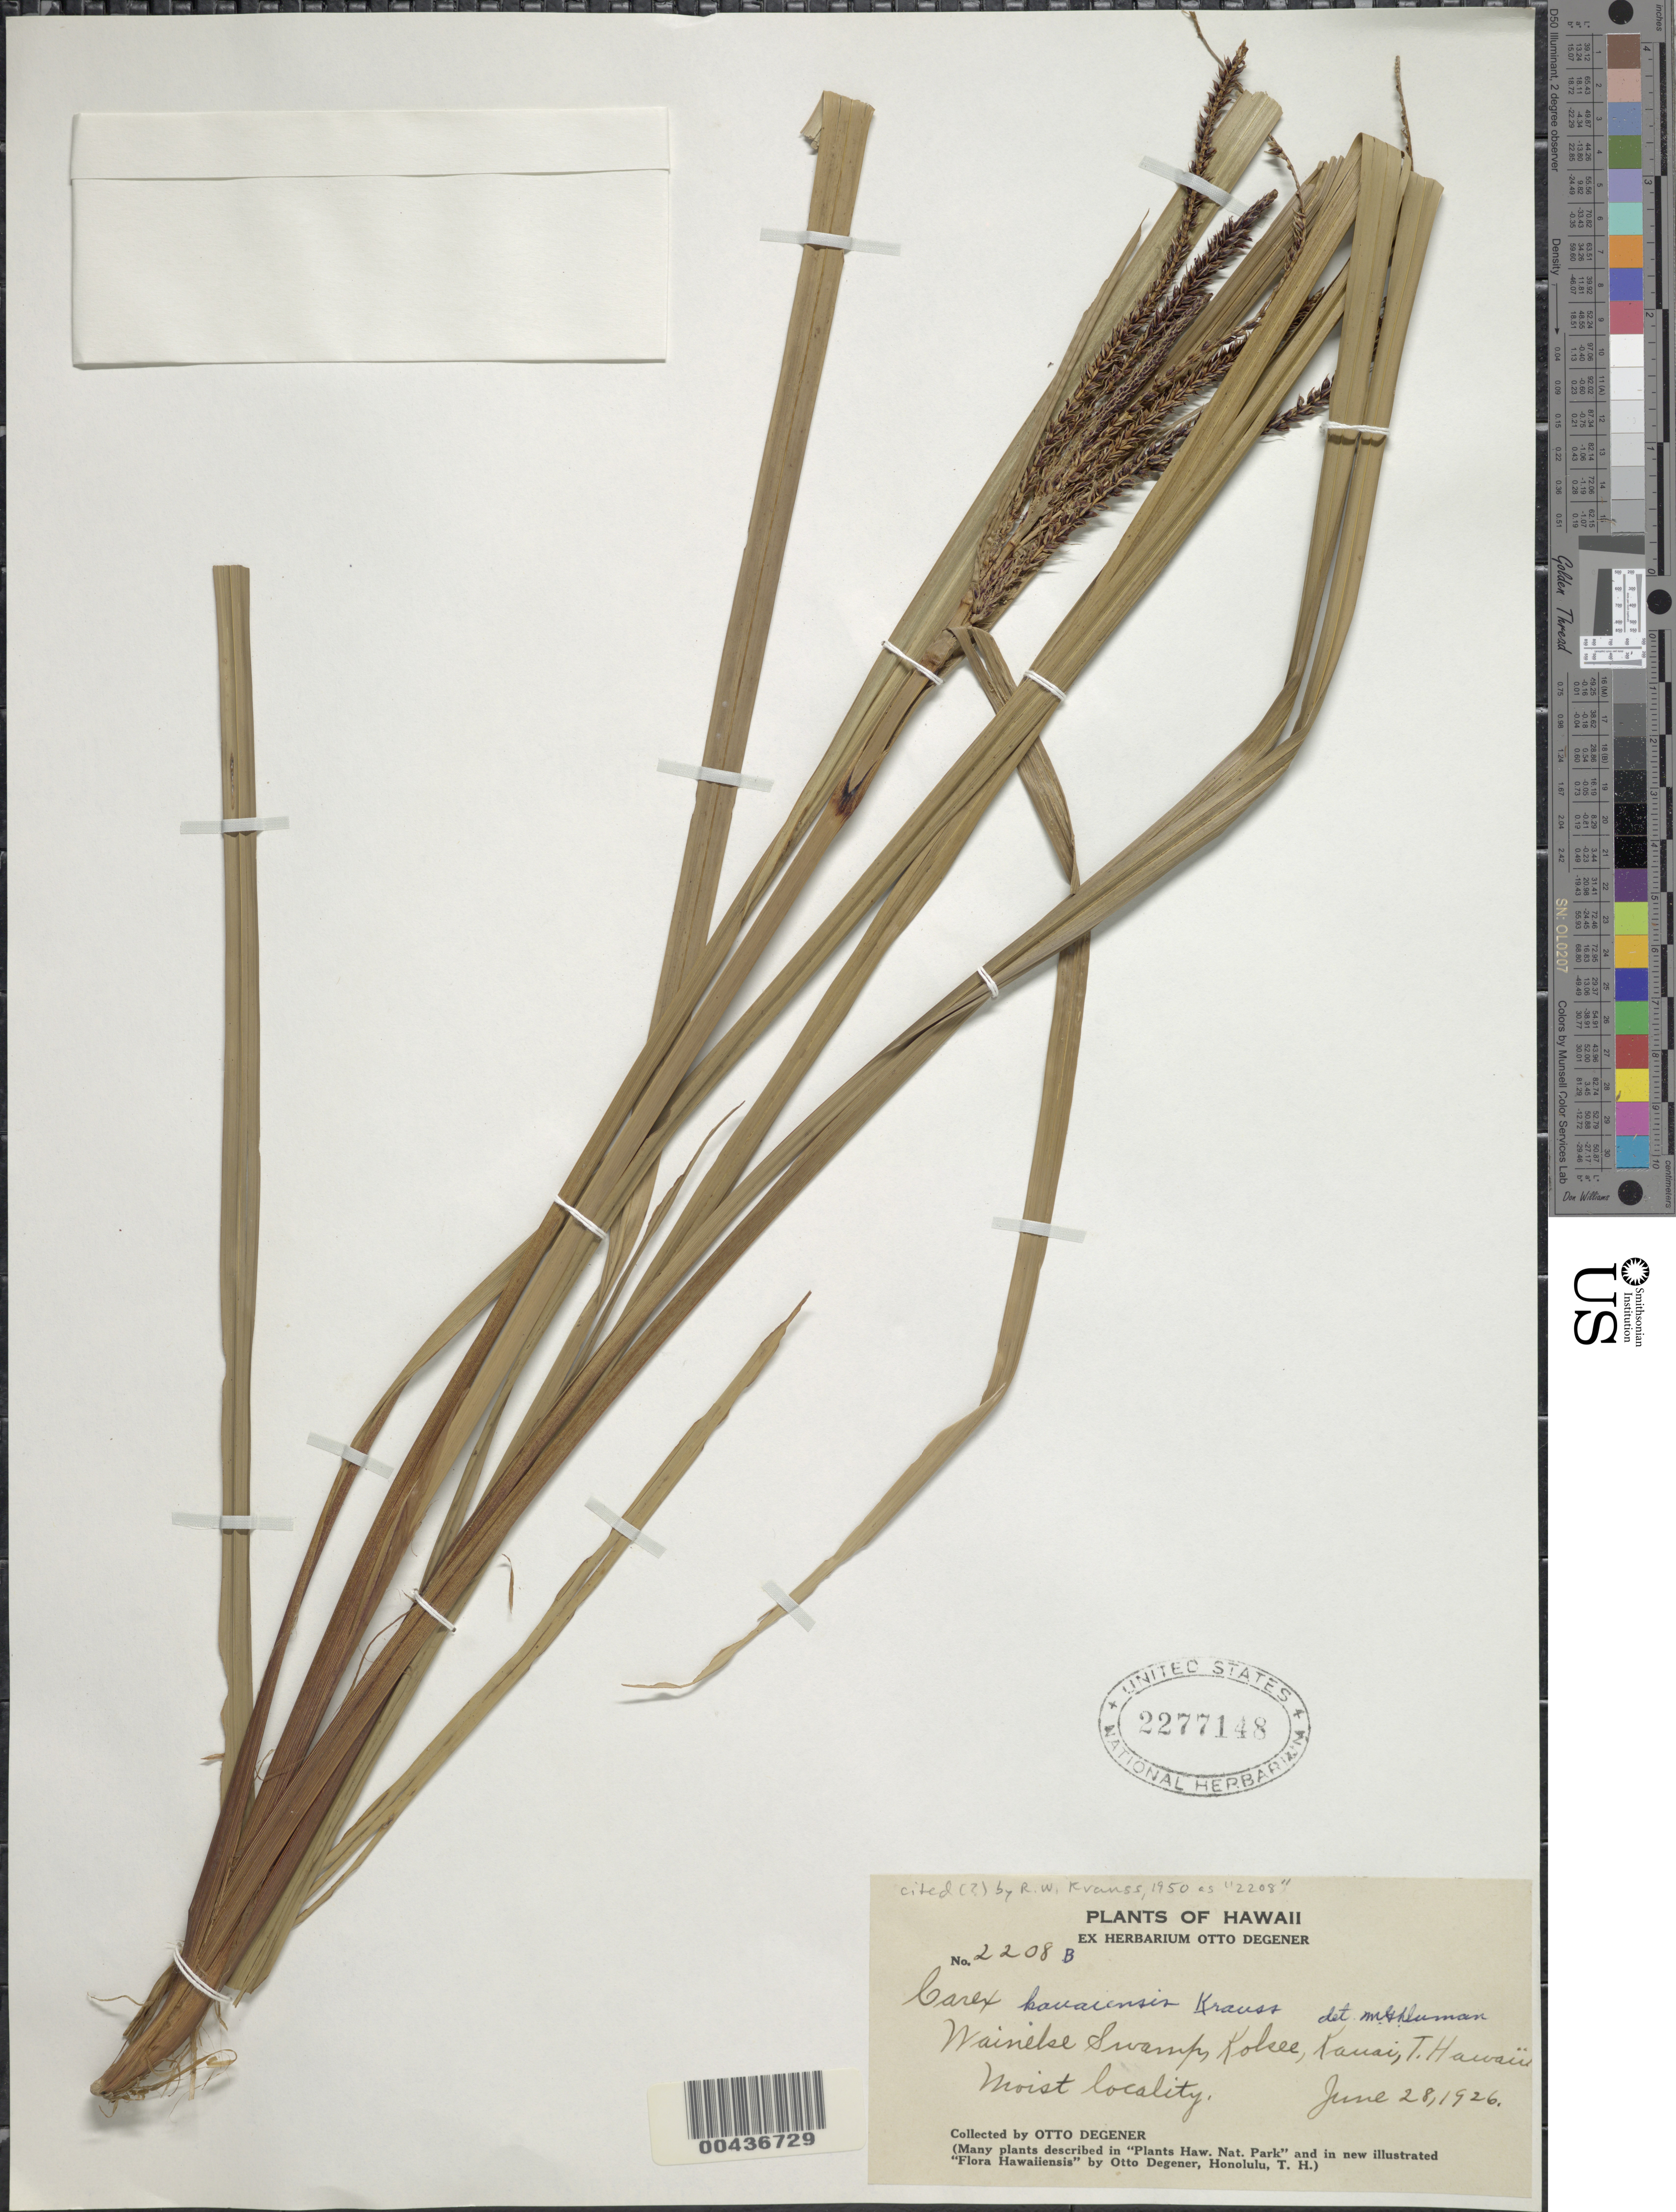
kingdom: Plantae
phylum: Tracheophyta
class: Liliopsida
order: Poales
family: Cyperaceae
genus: Carex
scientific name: Carex kauaiensis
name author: R.W. Krauss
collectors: O. Degener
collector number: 2208b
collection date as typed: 28 Jun 1926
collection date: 1926-06-28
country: United States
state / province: Hawaii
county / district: Kauai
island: Kaua'i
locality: Waineke Swamp, Kokee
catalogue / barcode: US 2277148